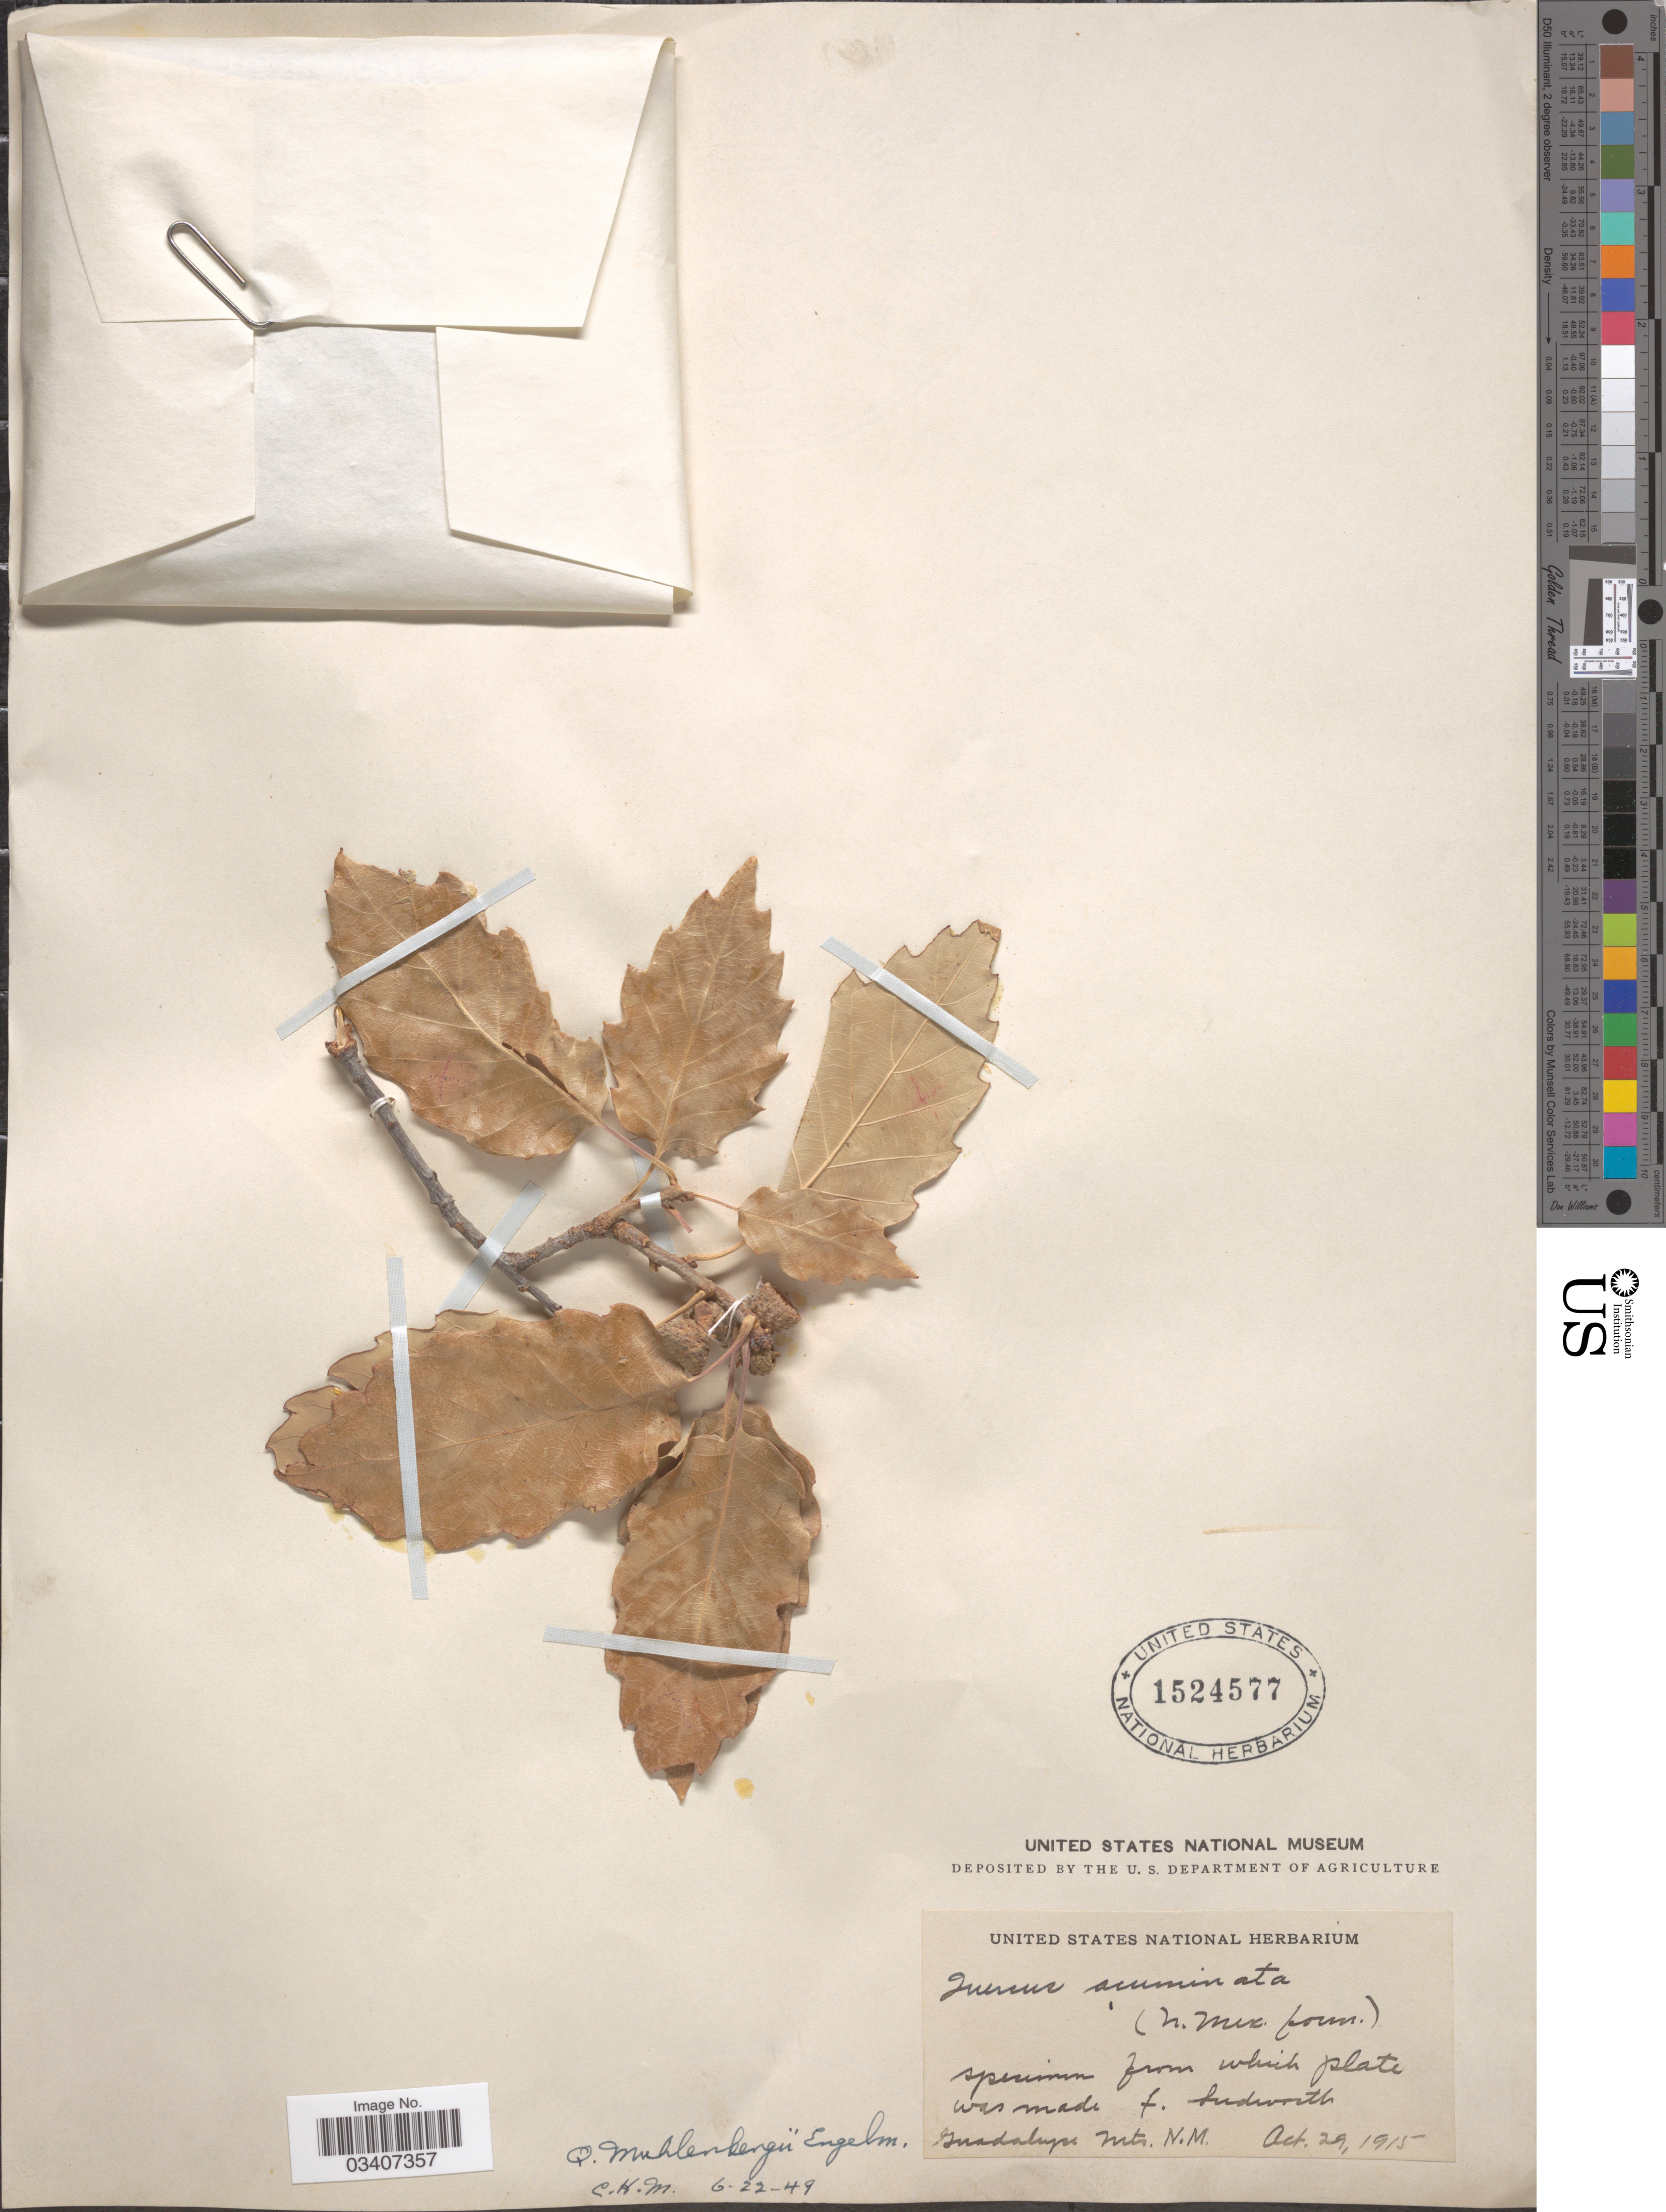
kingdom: Plantae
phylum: Tracheophyta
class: Magnoliopsida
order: Fagales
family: Fagaceae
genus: Quercus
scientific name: Quercus muehlenbergii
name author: Engelm.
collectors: -. Sudworth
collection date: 1915-10-29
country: United States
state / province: New Mexico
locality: Guadalupe Mts.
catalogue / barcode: US 1524577